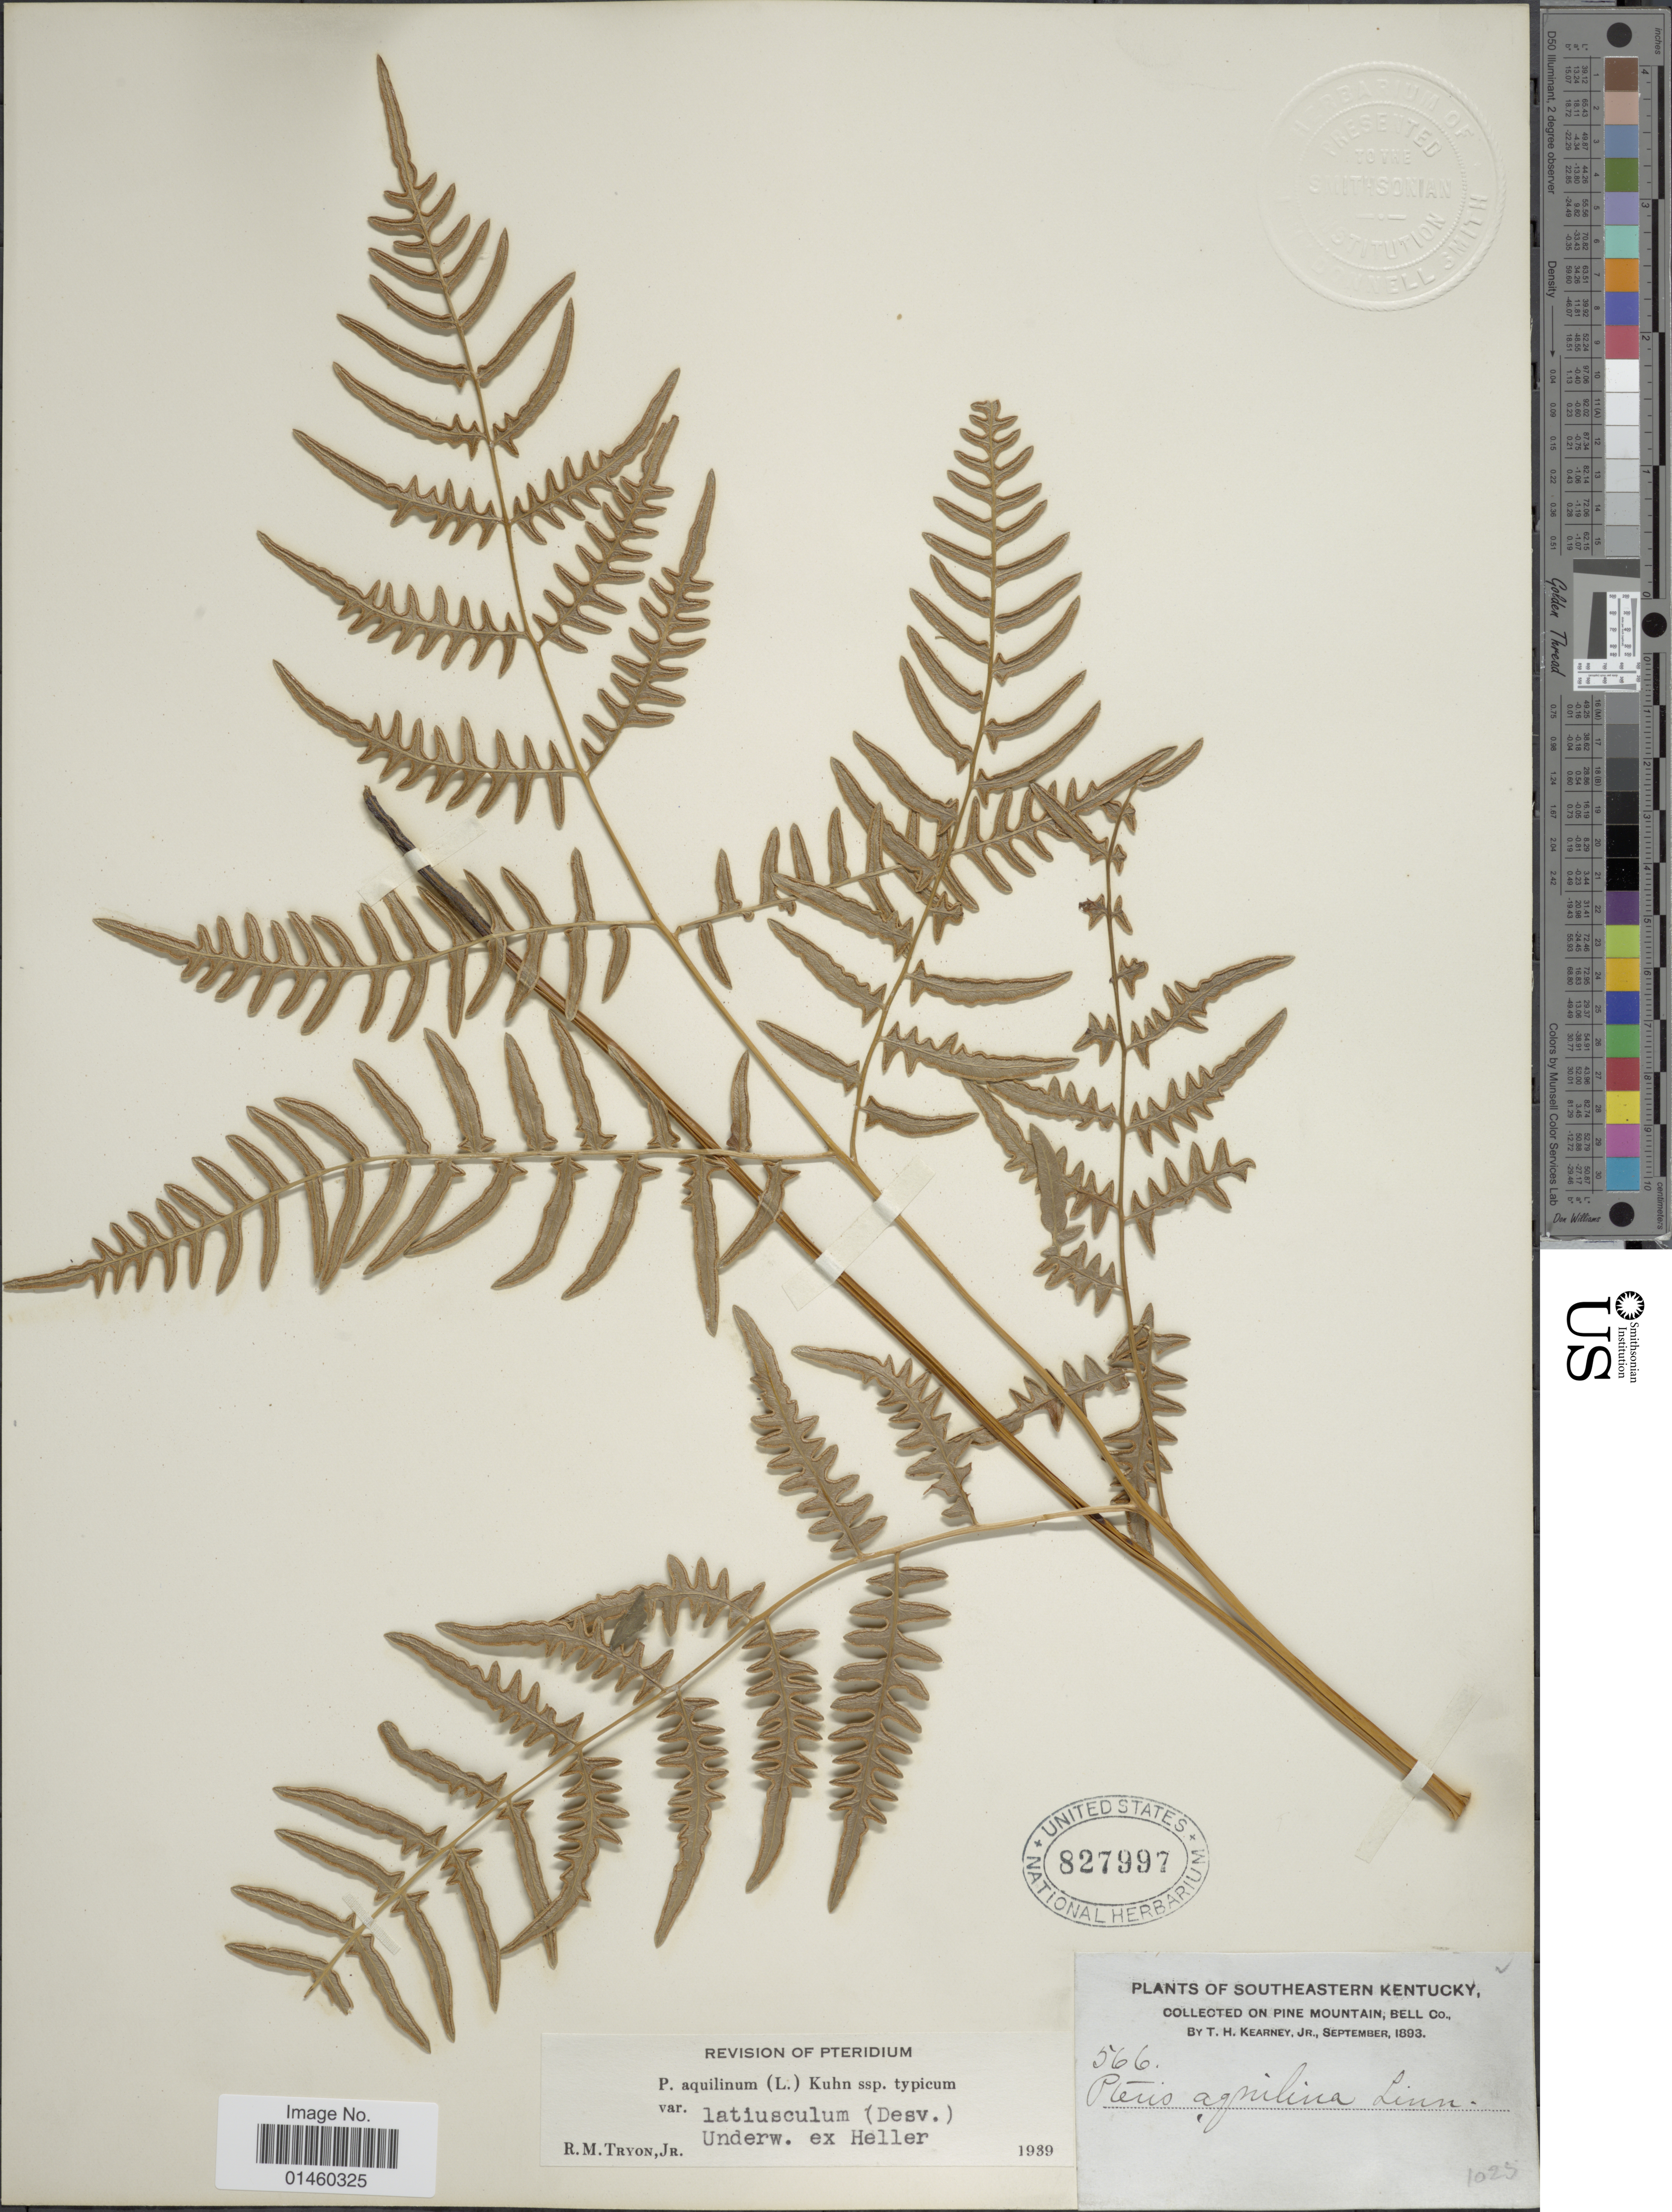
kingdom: Plantae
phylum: Tracheophyta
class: Polypodiopsida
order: Polypodiales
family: Dennstaedtiaceae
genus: Pteridium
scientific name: Pteridium aquilinum var. latiusculum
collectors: T. H. Kearney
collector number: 566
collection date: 1893-09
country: United States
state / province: Kentucky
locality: Southeastern Kentucky. Pine Mountain, Bell Co.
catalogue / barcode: US 827997